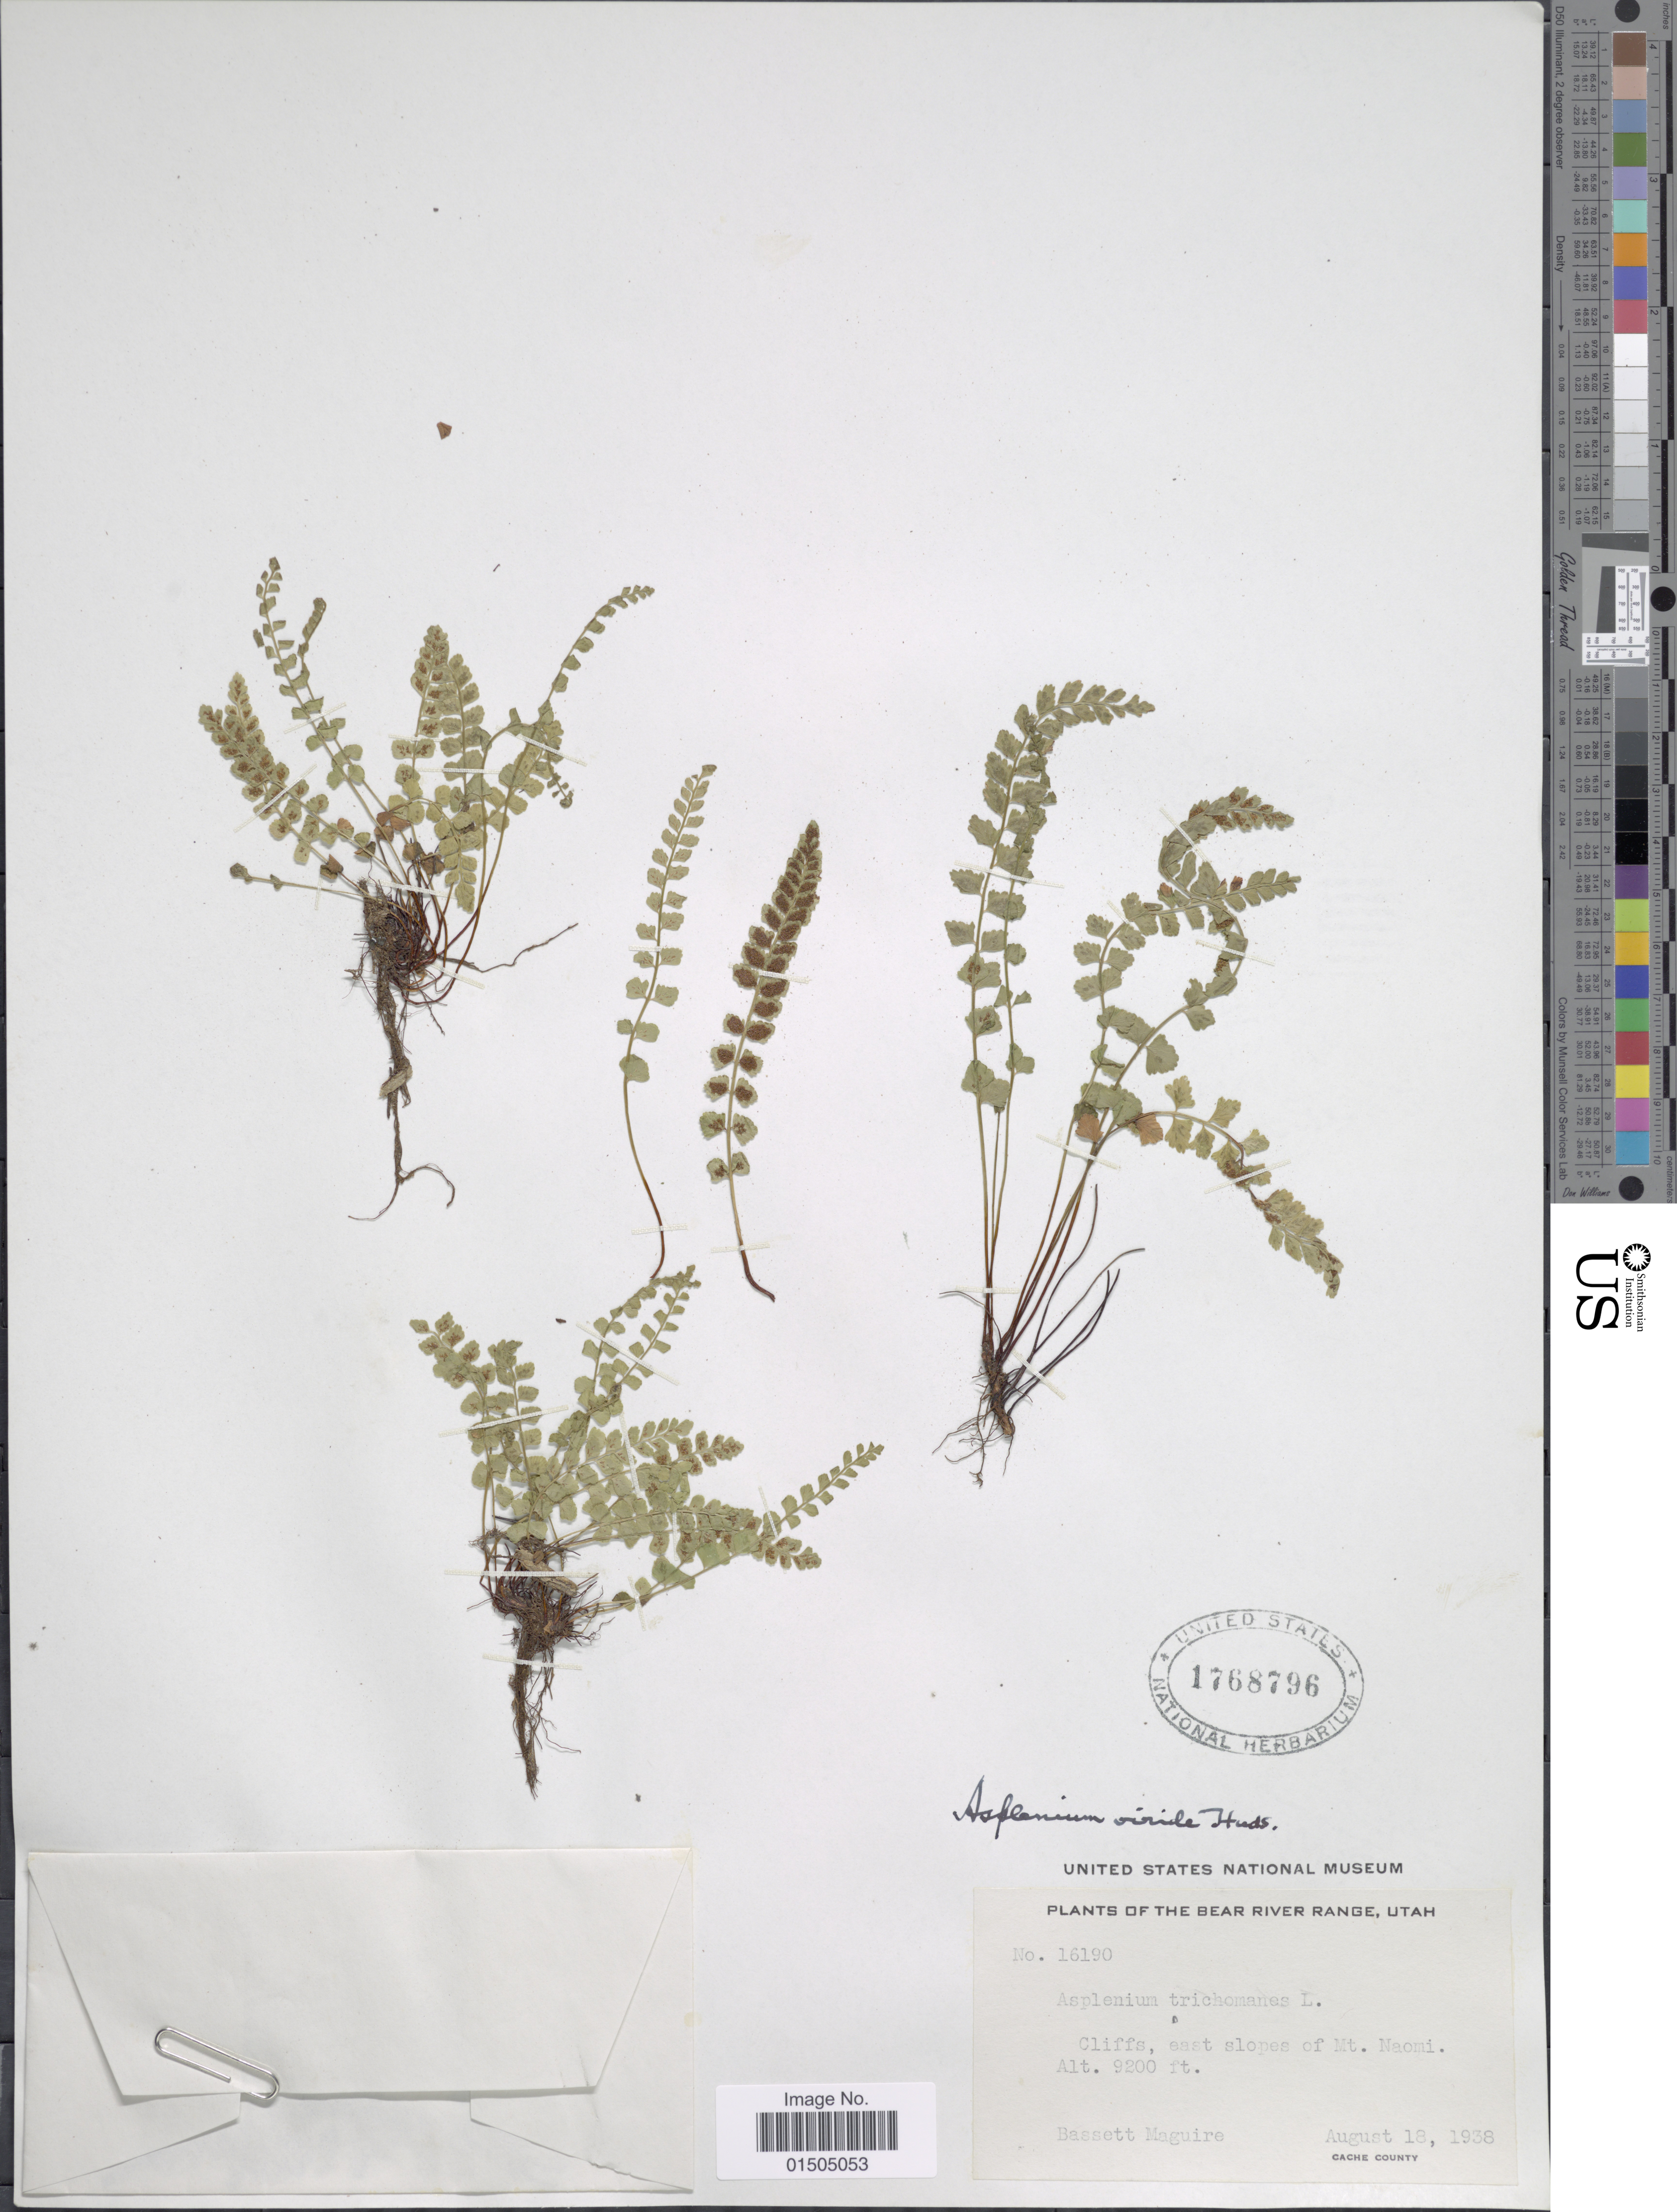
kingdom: Plantae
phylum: Tracheophyta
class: Polypodiopsida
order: Polypodiales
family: Aspleniaceae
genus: Asplenium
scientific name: Asplenium trichomanes-ramosum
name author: L.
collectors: B. Maguire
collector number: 16190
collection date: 1938-08-18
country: United States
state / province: Utah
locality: Bear River Range. Cliffs, east slopes of Mt. Naomi. Cache County.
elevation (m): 2804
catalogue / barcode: US 1768796